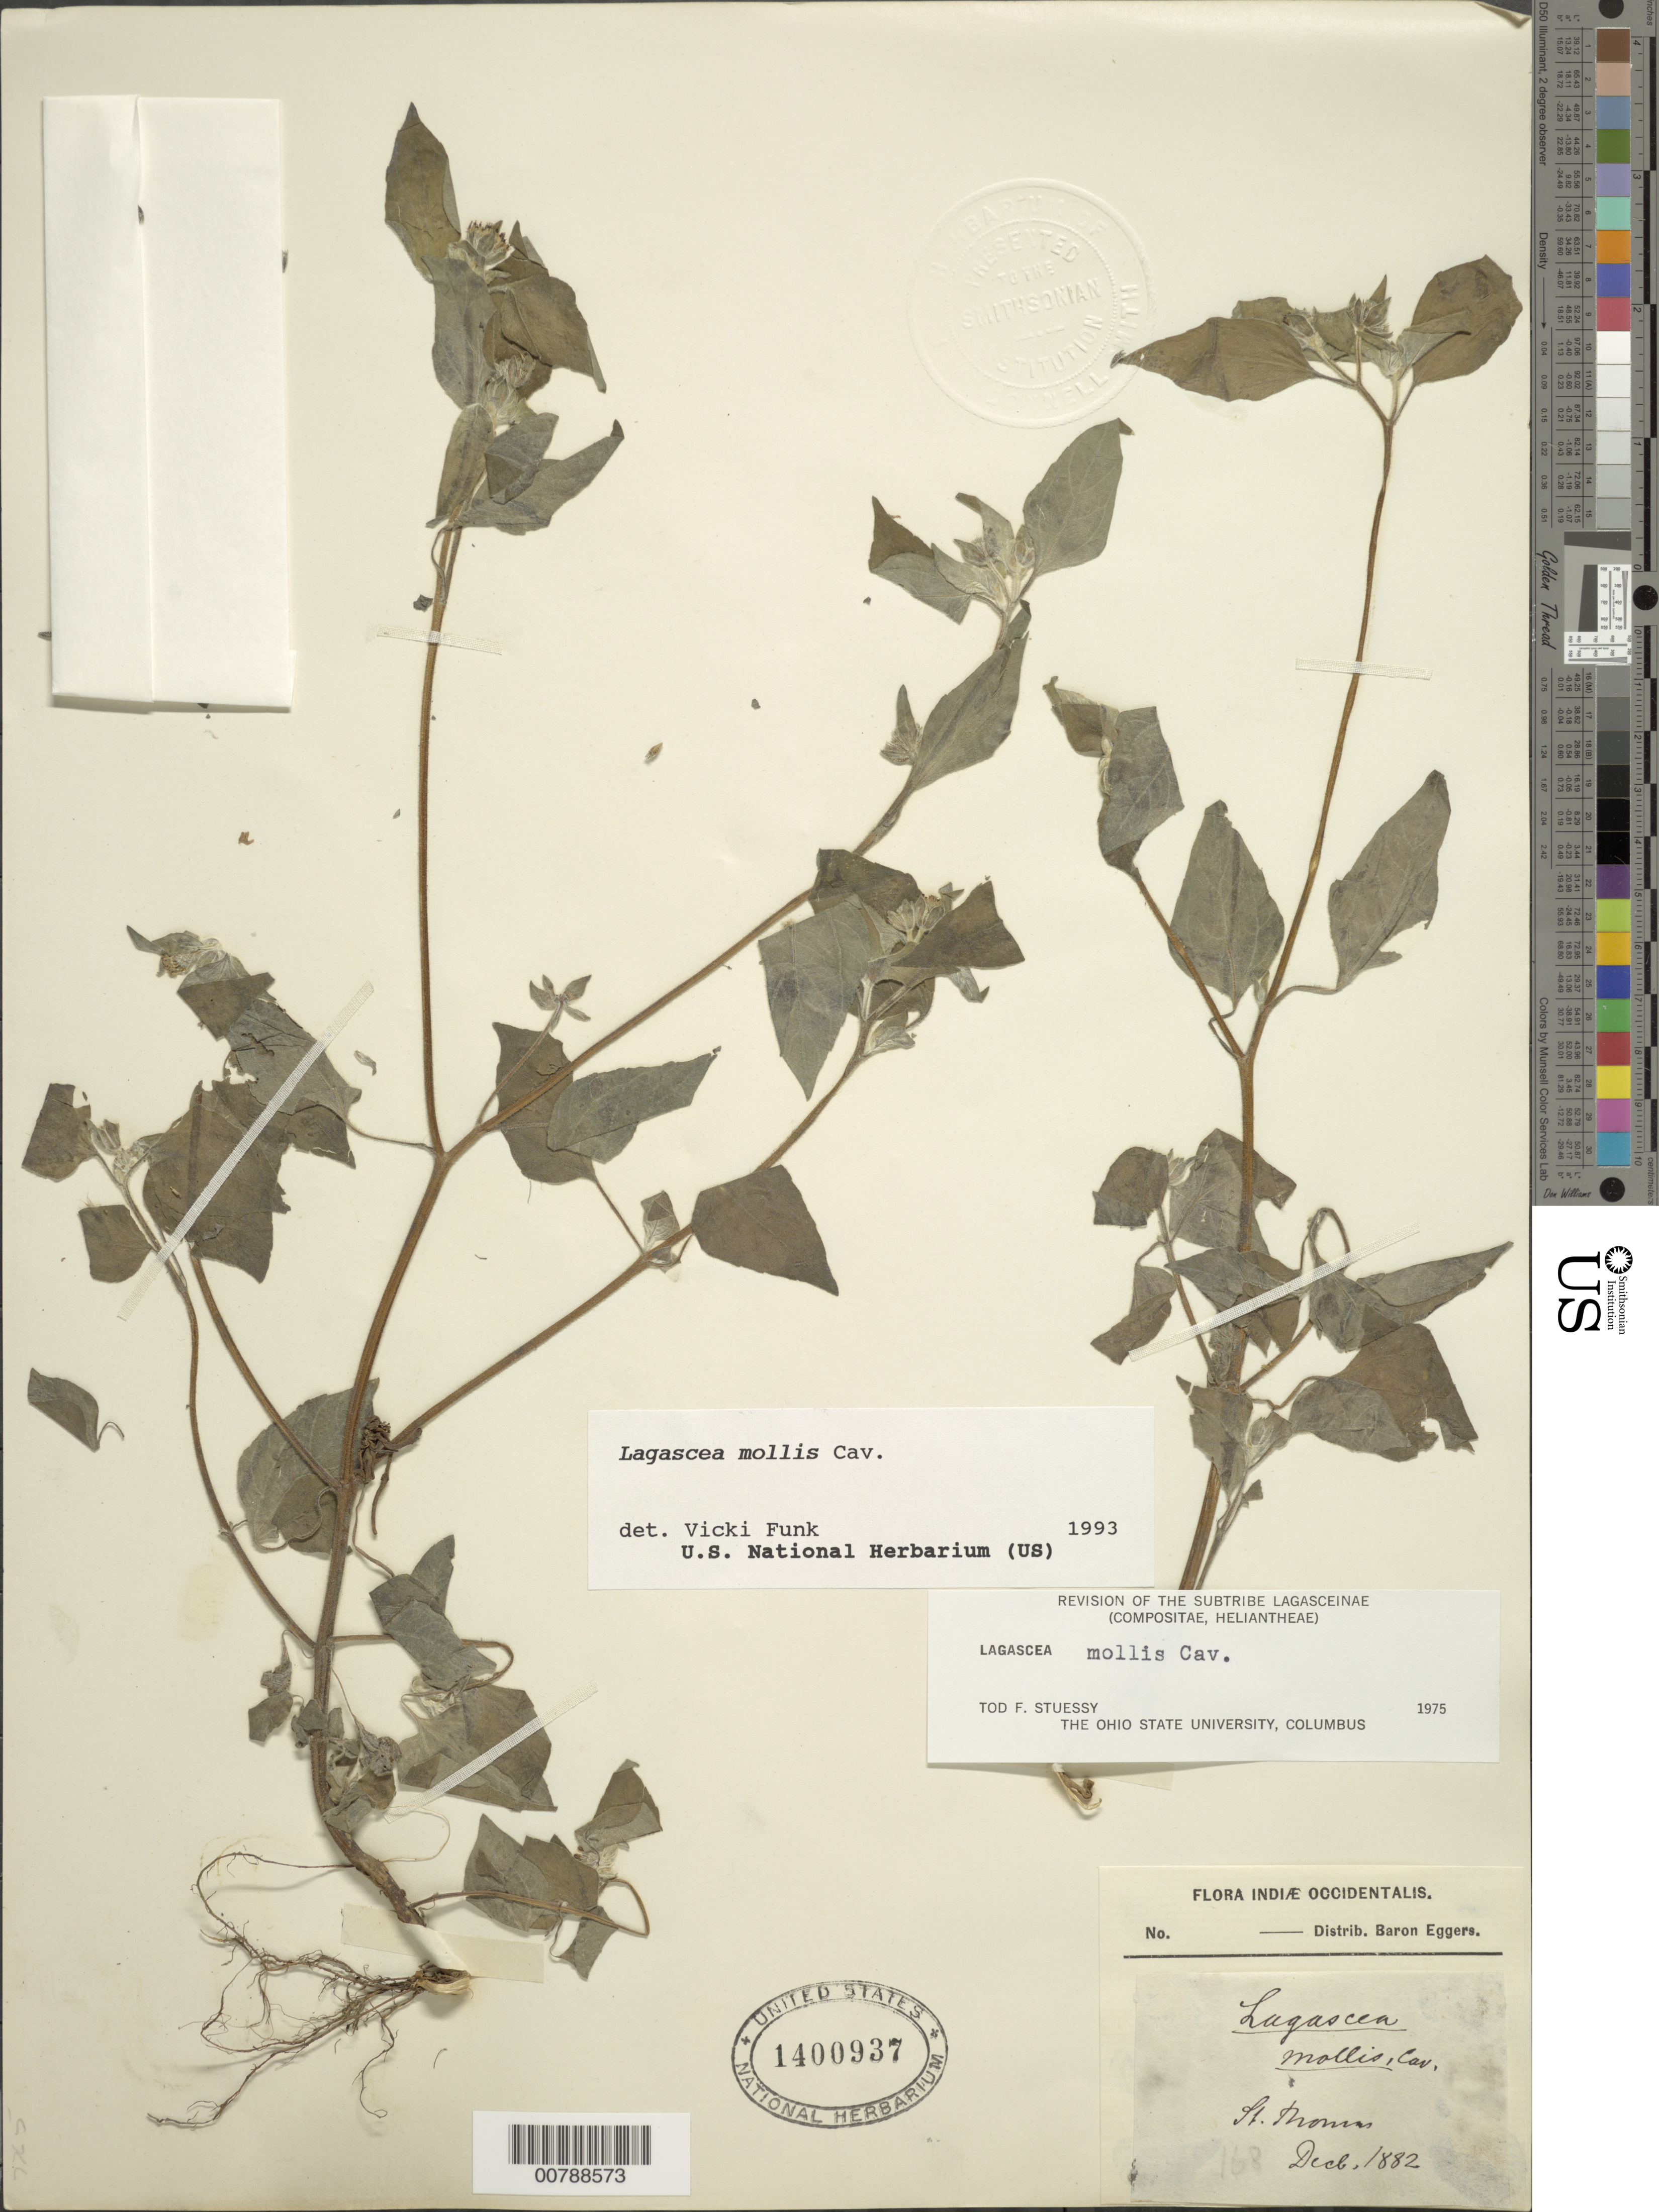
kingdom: Plantae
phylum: Tracheophyta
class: Magnoliopsida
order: Asterales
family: Asteraceae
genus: Lagascea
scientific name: Lagascea mollis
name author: Cav.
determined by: Funk, Vicki A., (BOT), Smithsonian Institution - National Museum of Natural History (UNITED STATES)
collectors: H. F. A. von Eggers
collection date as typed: Dec 1882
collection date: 1882-12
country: U.S. Virgin Islands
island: St. Thomas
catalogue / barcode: US 1400937